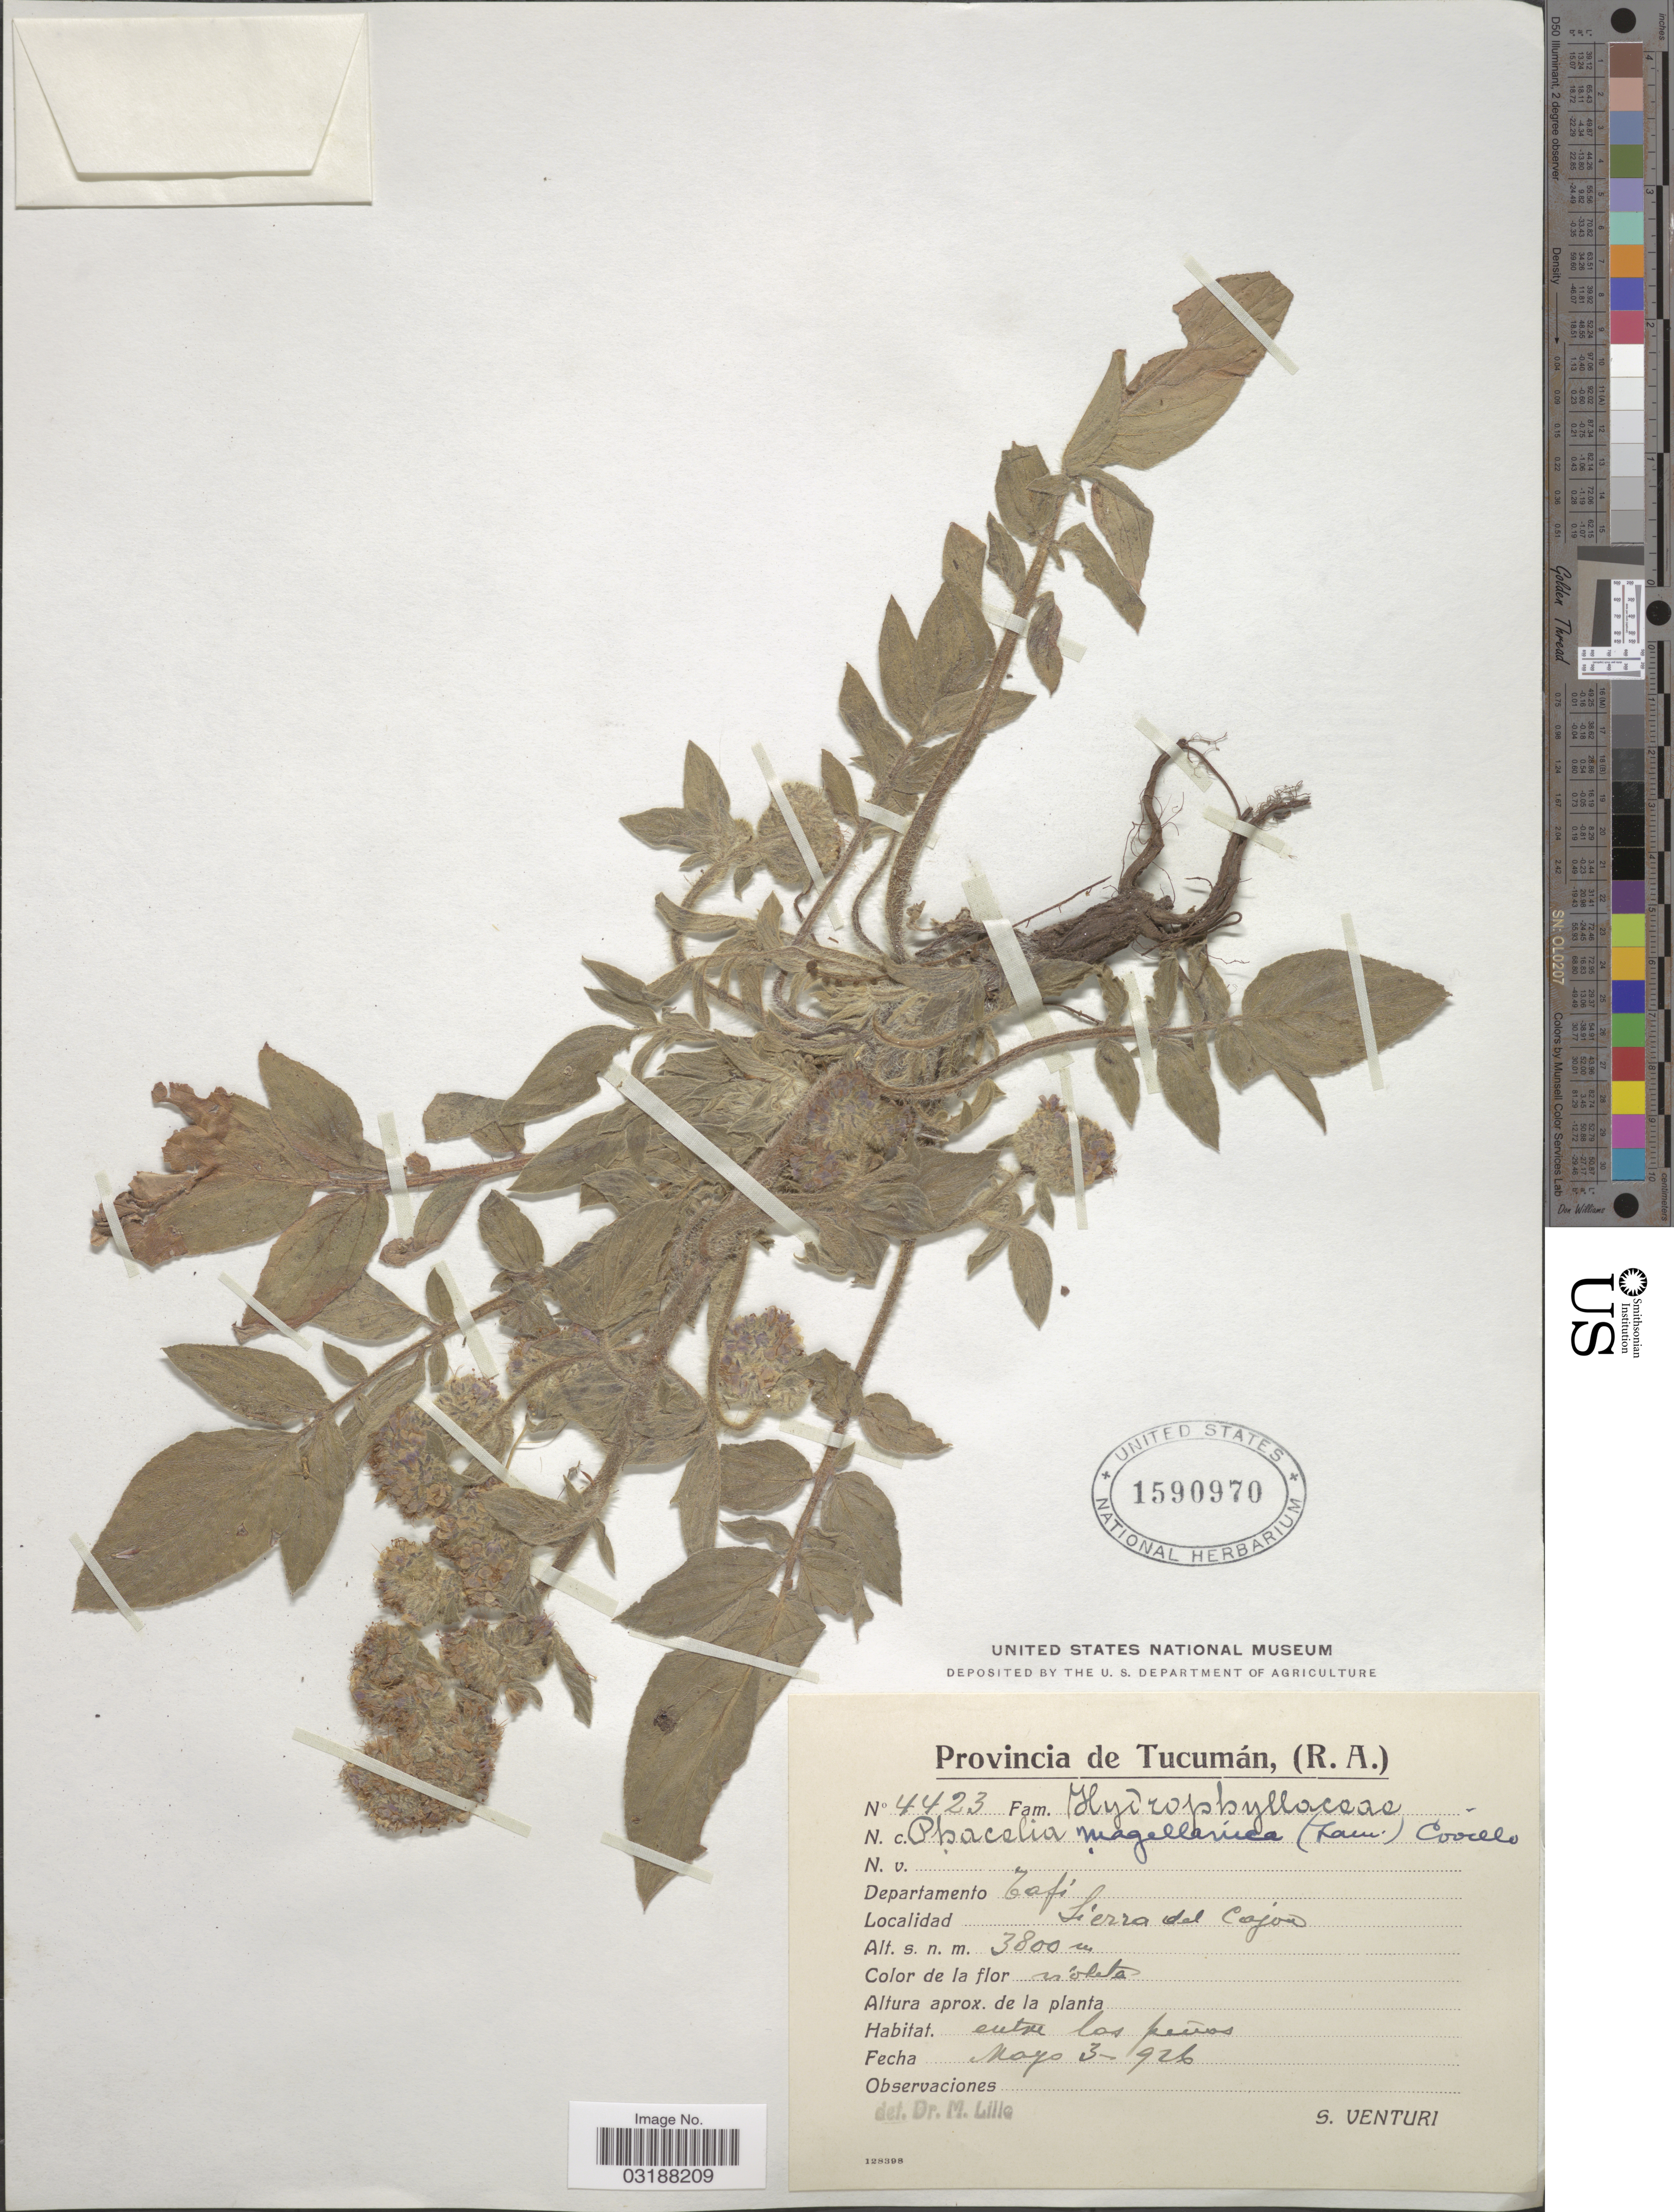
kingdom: Plantae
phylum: Tracheophyta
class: Magnoliopsida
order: Boraginales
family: Hydrophyllaceae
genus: Phacelia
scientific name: Phacelia magellanica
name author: (Lam.) Coville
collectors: S. Venturi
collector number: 4423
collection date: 1926-03-03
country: Argentina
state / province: Tucuman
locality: Provincia de Tucumán, (R.A.) Departamento Tafí, Sierra del Cajon.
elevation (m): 3800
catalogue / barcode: US 1590970